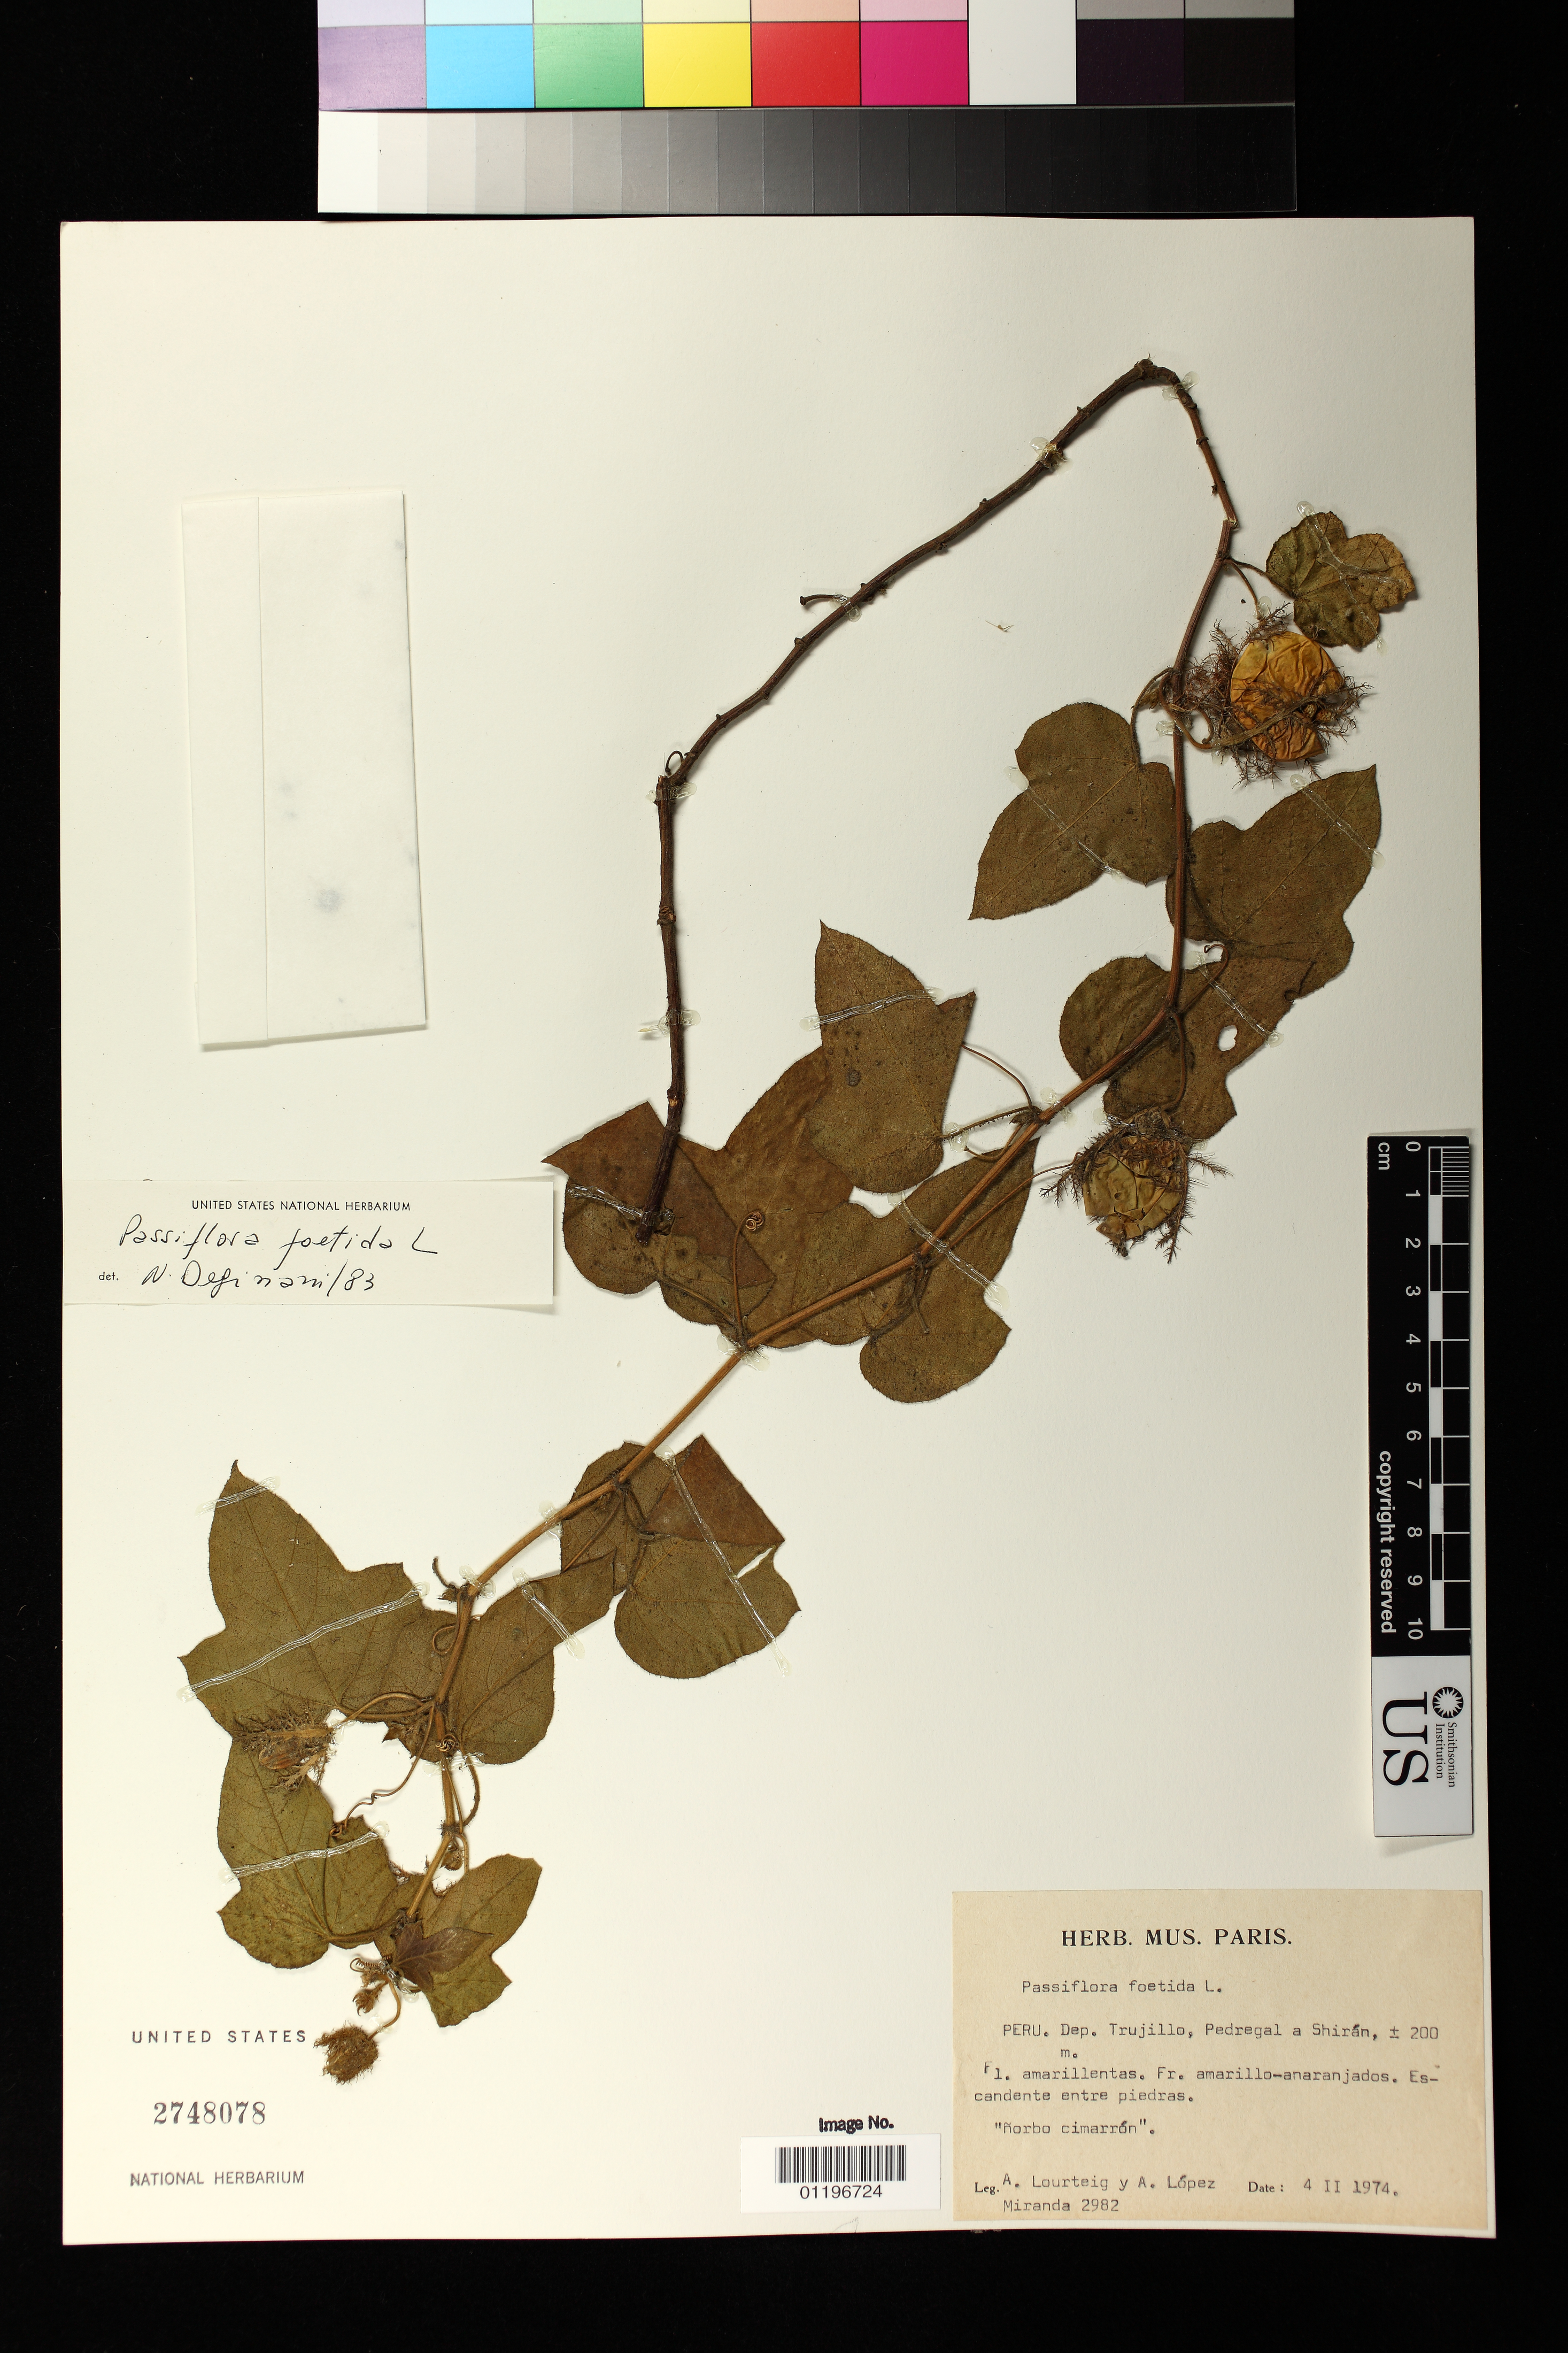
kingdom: Plantae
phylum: Tracheophyta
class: Magnoliopsida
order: Malpighiales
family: Passifloraceae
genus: Passiflora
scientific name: Passiflora foetida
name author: L.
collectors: A. Lourteig & A. López M.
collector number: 2982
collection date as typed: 02 Apr 1974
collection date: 1974-04-02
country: Peru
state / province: La Libertad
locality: Dep. Trujillo, Pedregal a Shirán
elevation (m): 200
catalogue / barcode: US 2748078